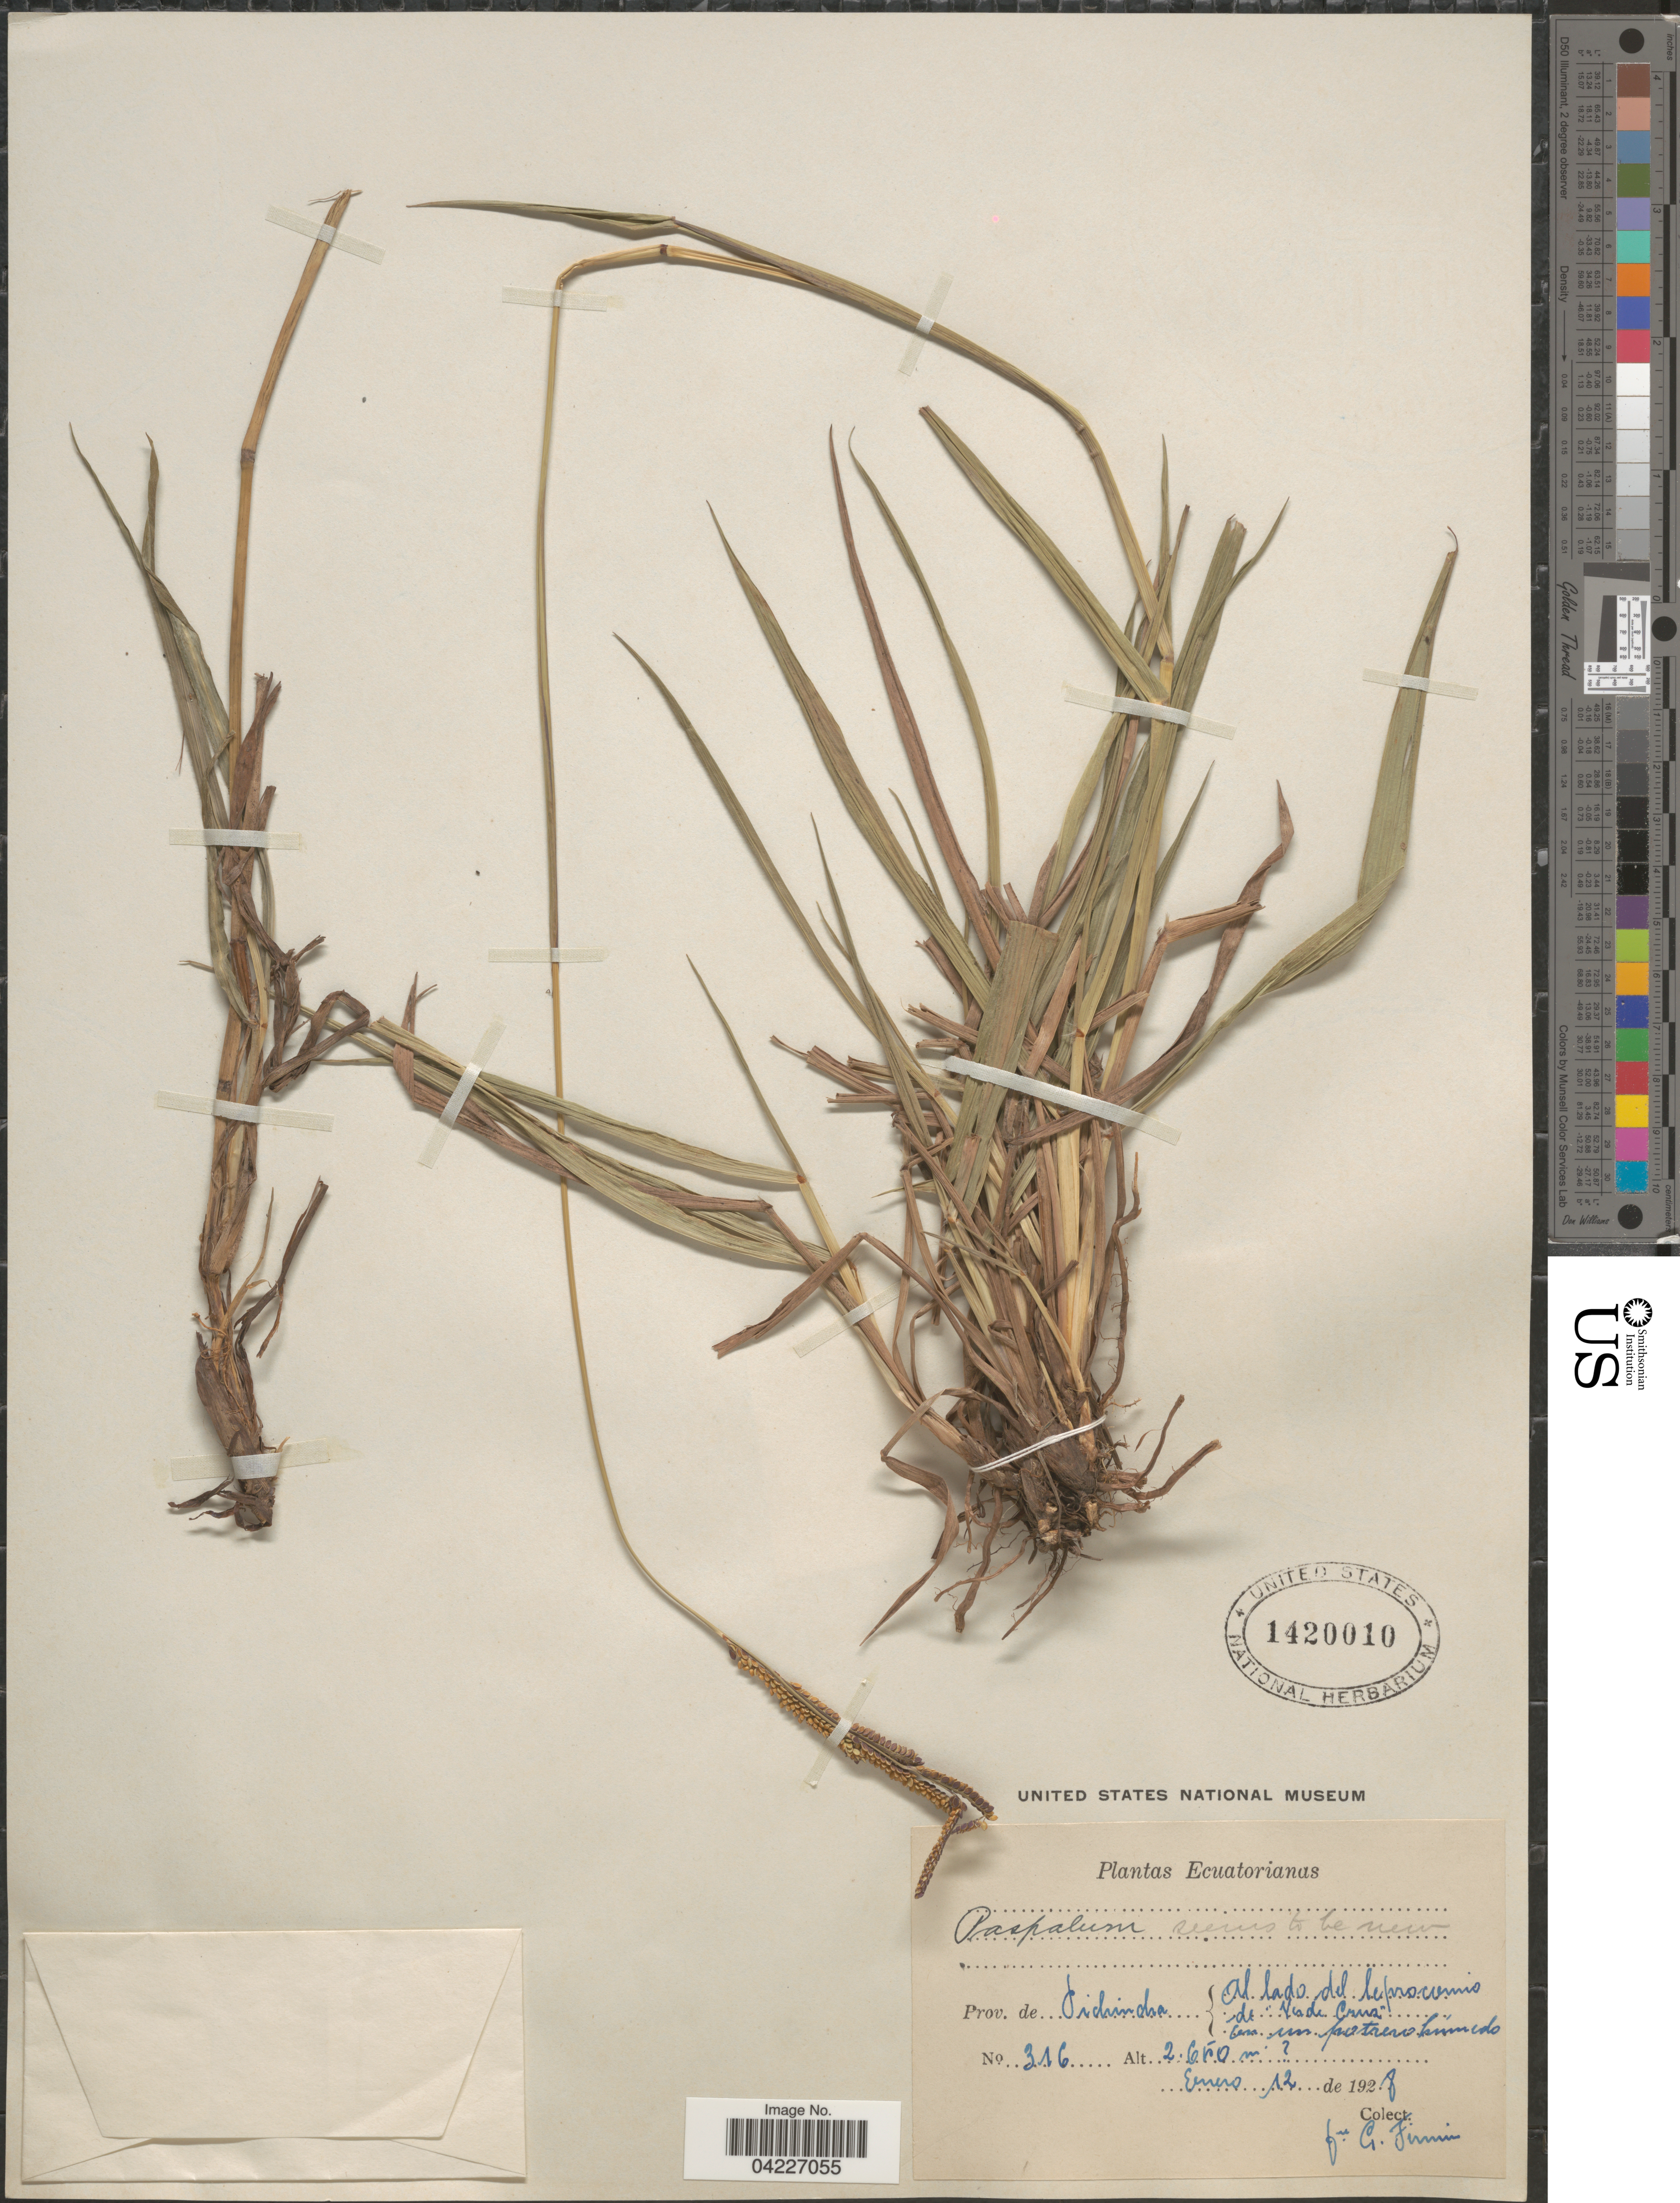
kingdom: Plantae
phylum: Tracheophyta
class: Liliopsida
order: Poales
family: Poaceae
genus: Paspalum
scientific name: Paspalum sp.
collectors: F. Firmin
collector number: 316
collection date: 1928-01-12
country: Ecuador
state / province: Pichincha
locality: Al lado del leprocomio de Verde Cruz.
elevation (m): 2650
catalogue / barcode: US 1420010